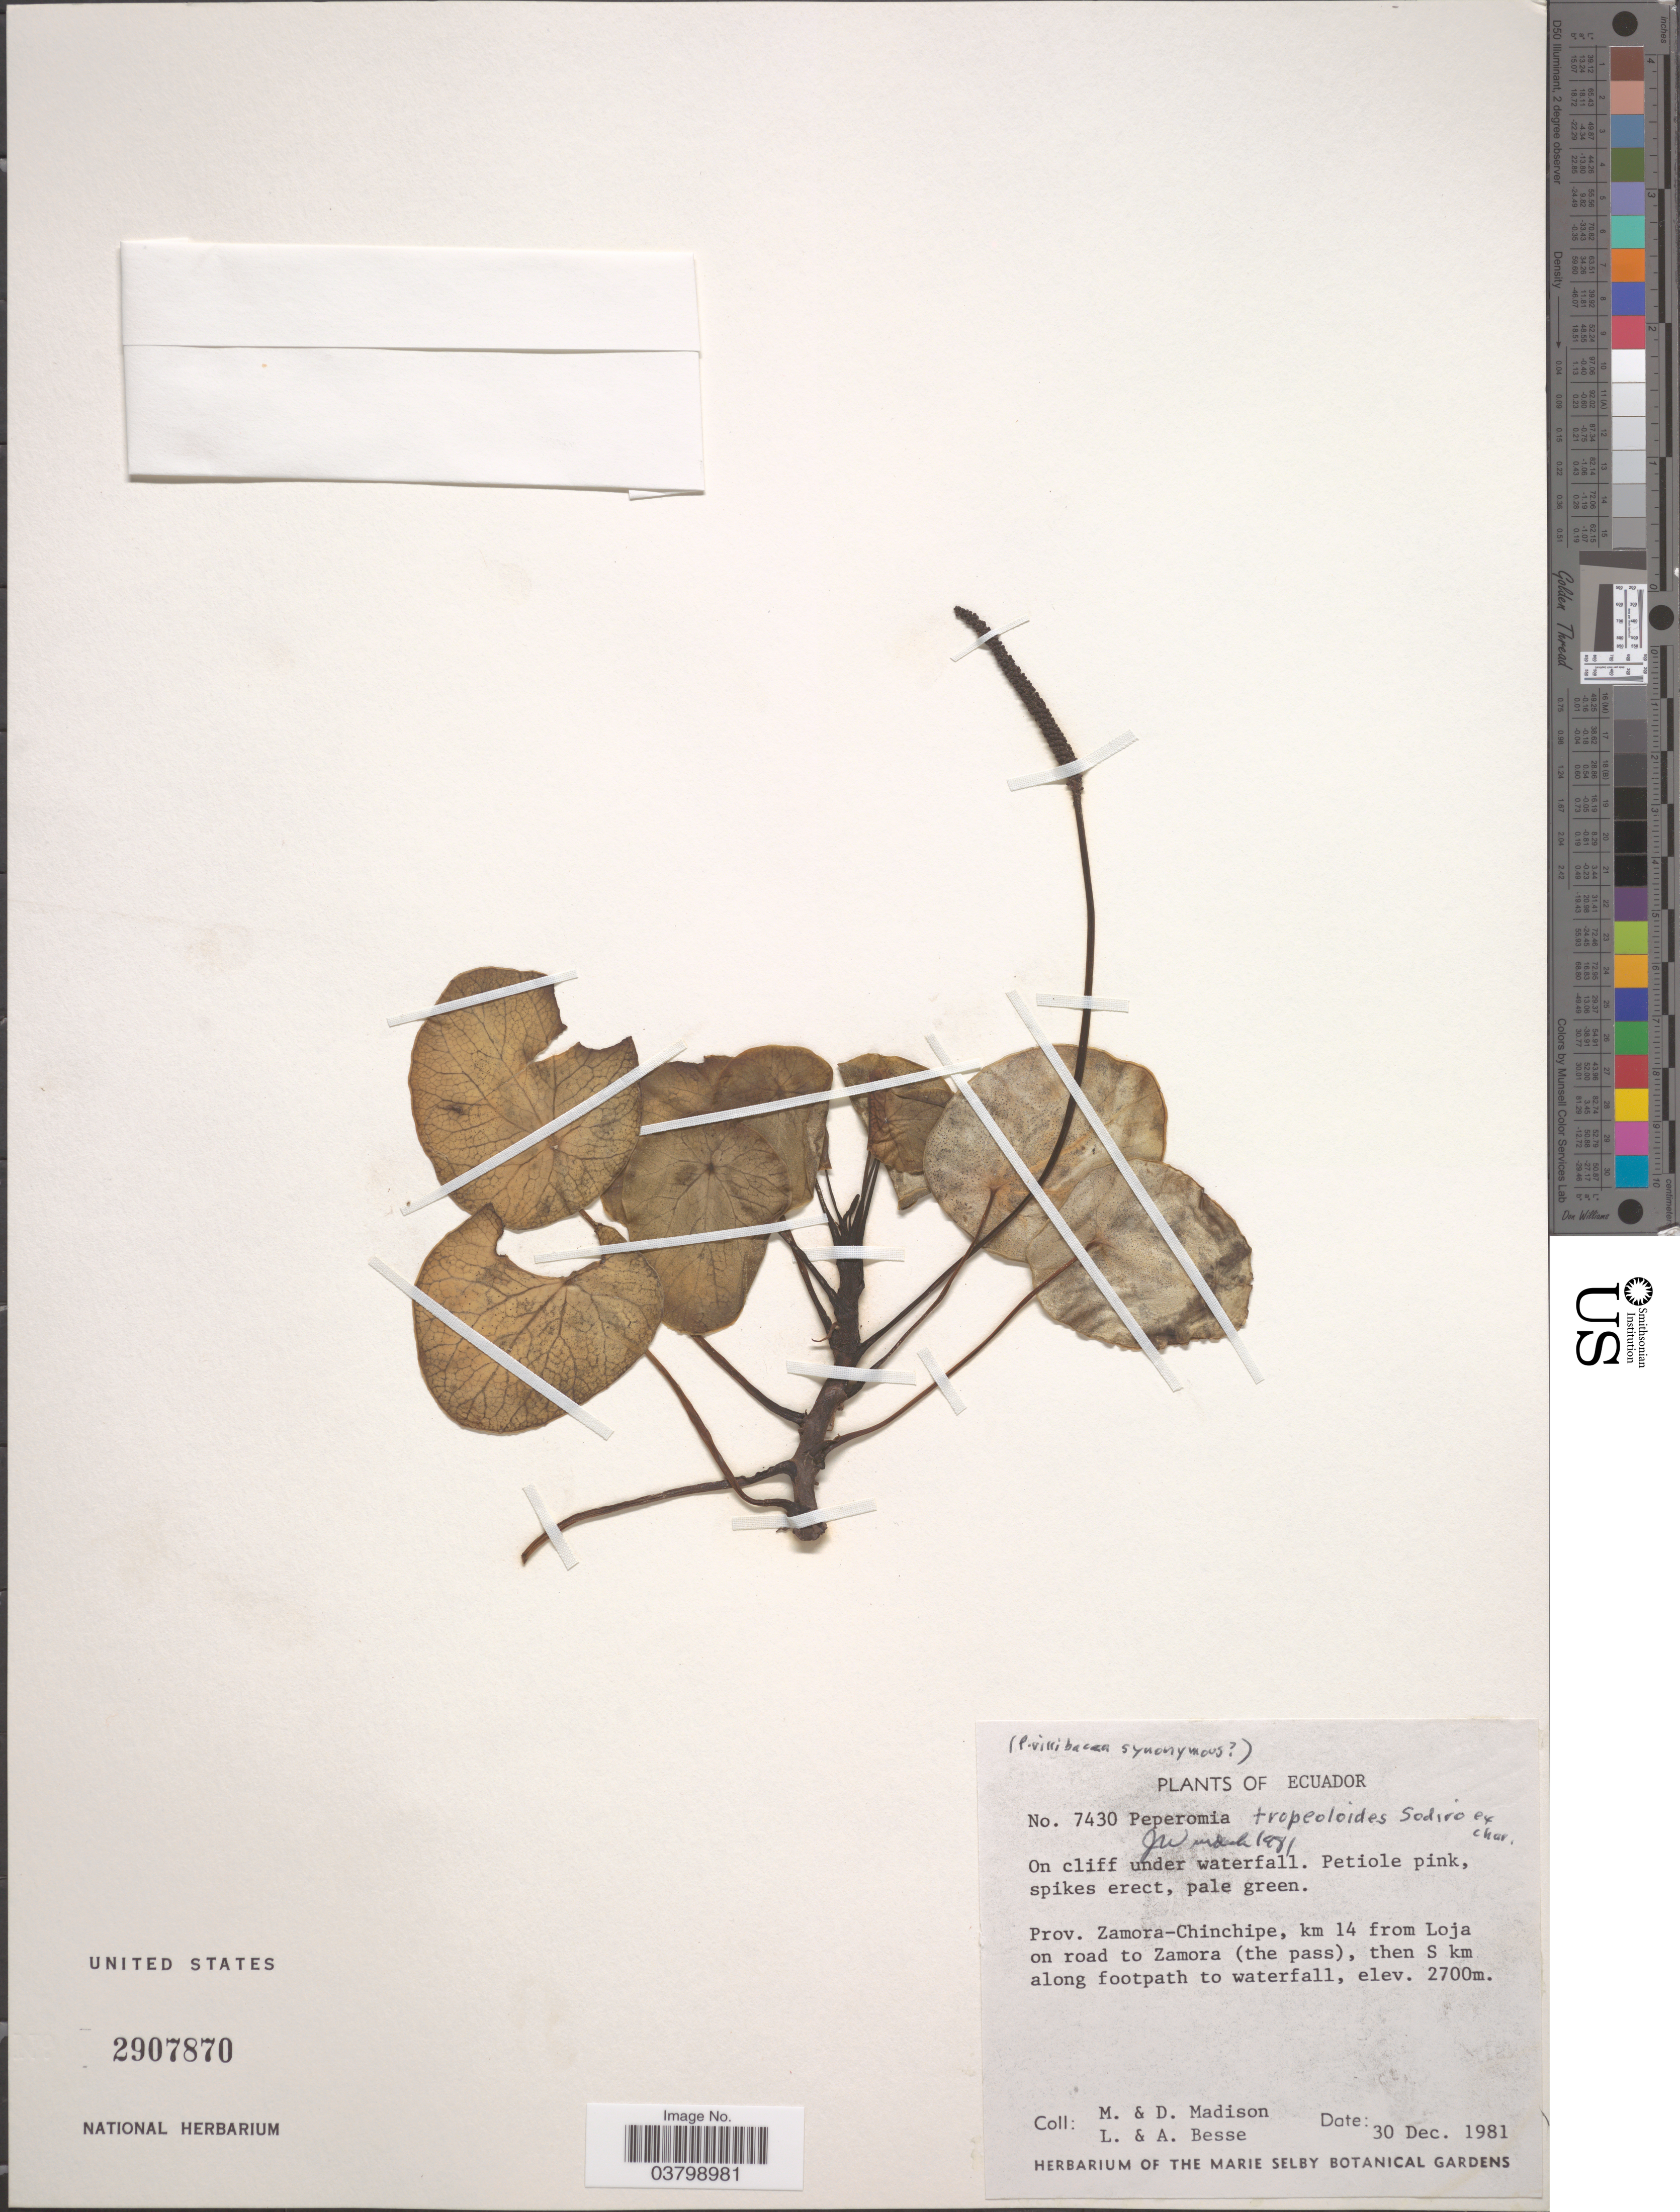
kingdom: Plantae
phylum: Tracheophyta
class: Magnoliopsida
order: Piperales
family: Piperaceae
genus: Peperomia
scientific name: Peperomia tropeoloides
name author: Sodiro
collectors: M. Madison, D. Madison, L. Besse & A. Besse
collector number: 7430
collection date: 1981-12-30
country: Ecuador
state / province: Zamora-Chinchipe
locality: Prov. Zamora-Chinchipe, km 14 from Loja on road to Zamora (the pass), then S km along foothpath to waterfall.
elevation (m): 2700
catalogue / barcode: US 2907870